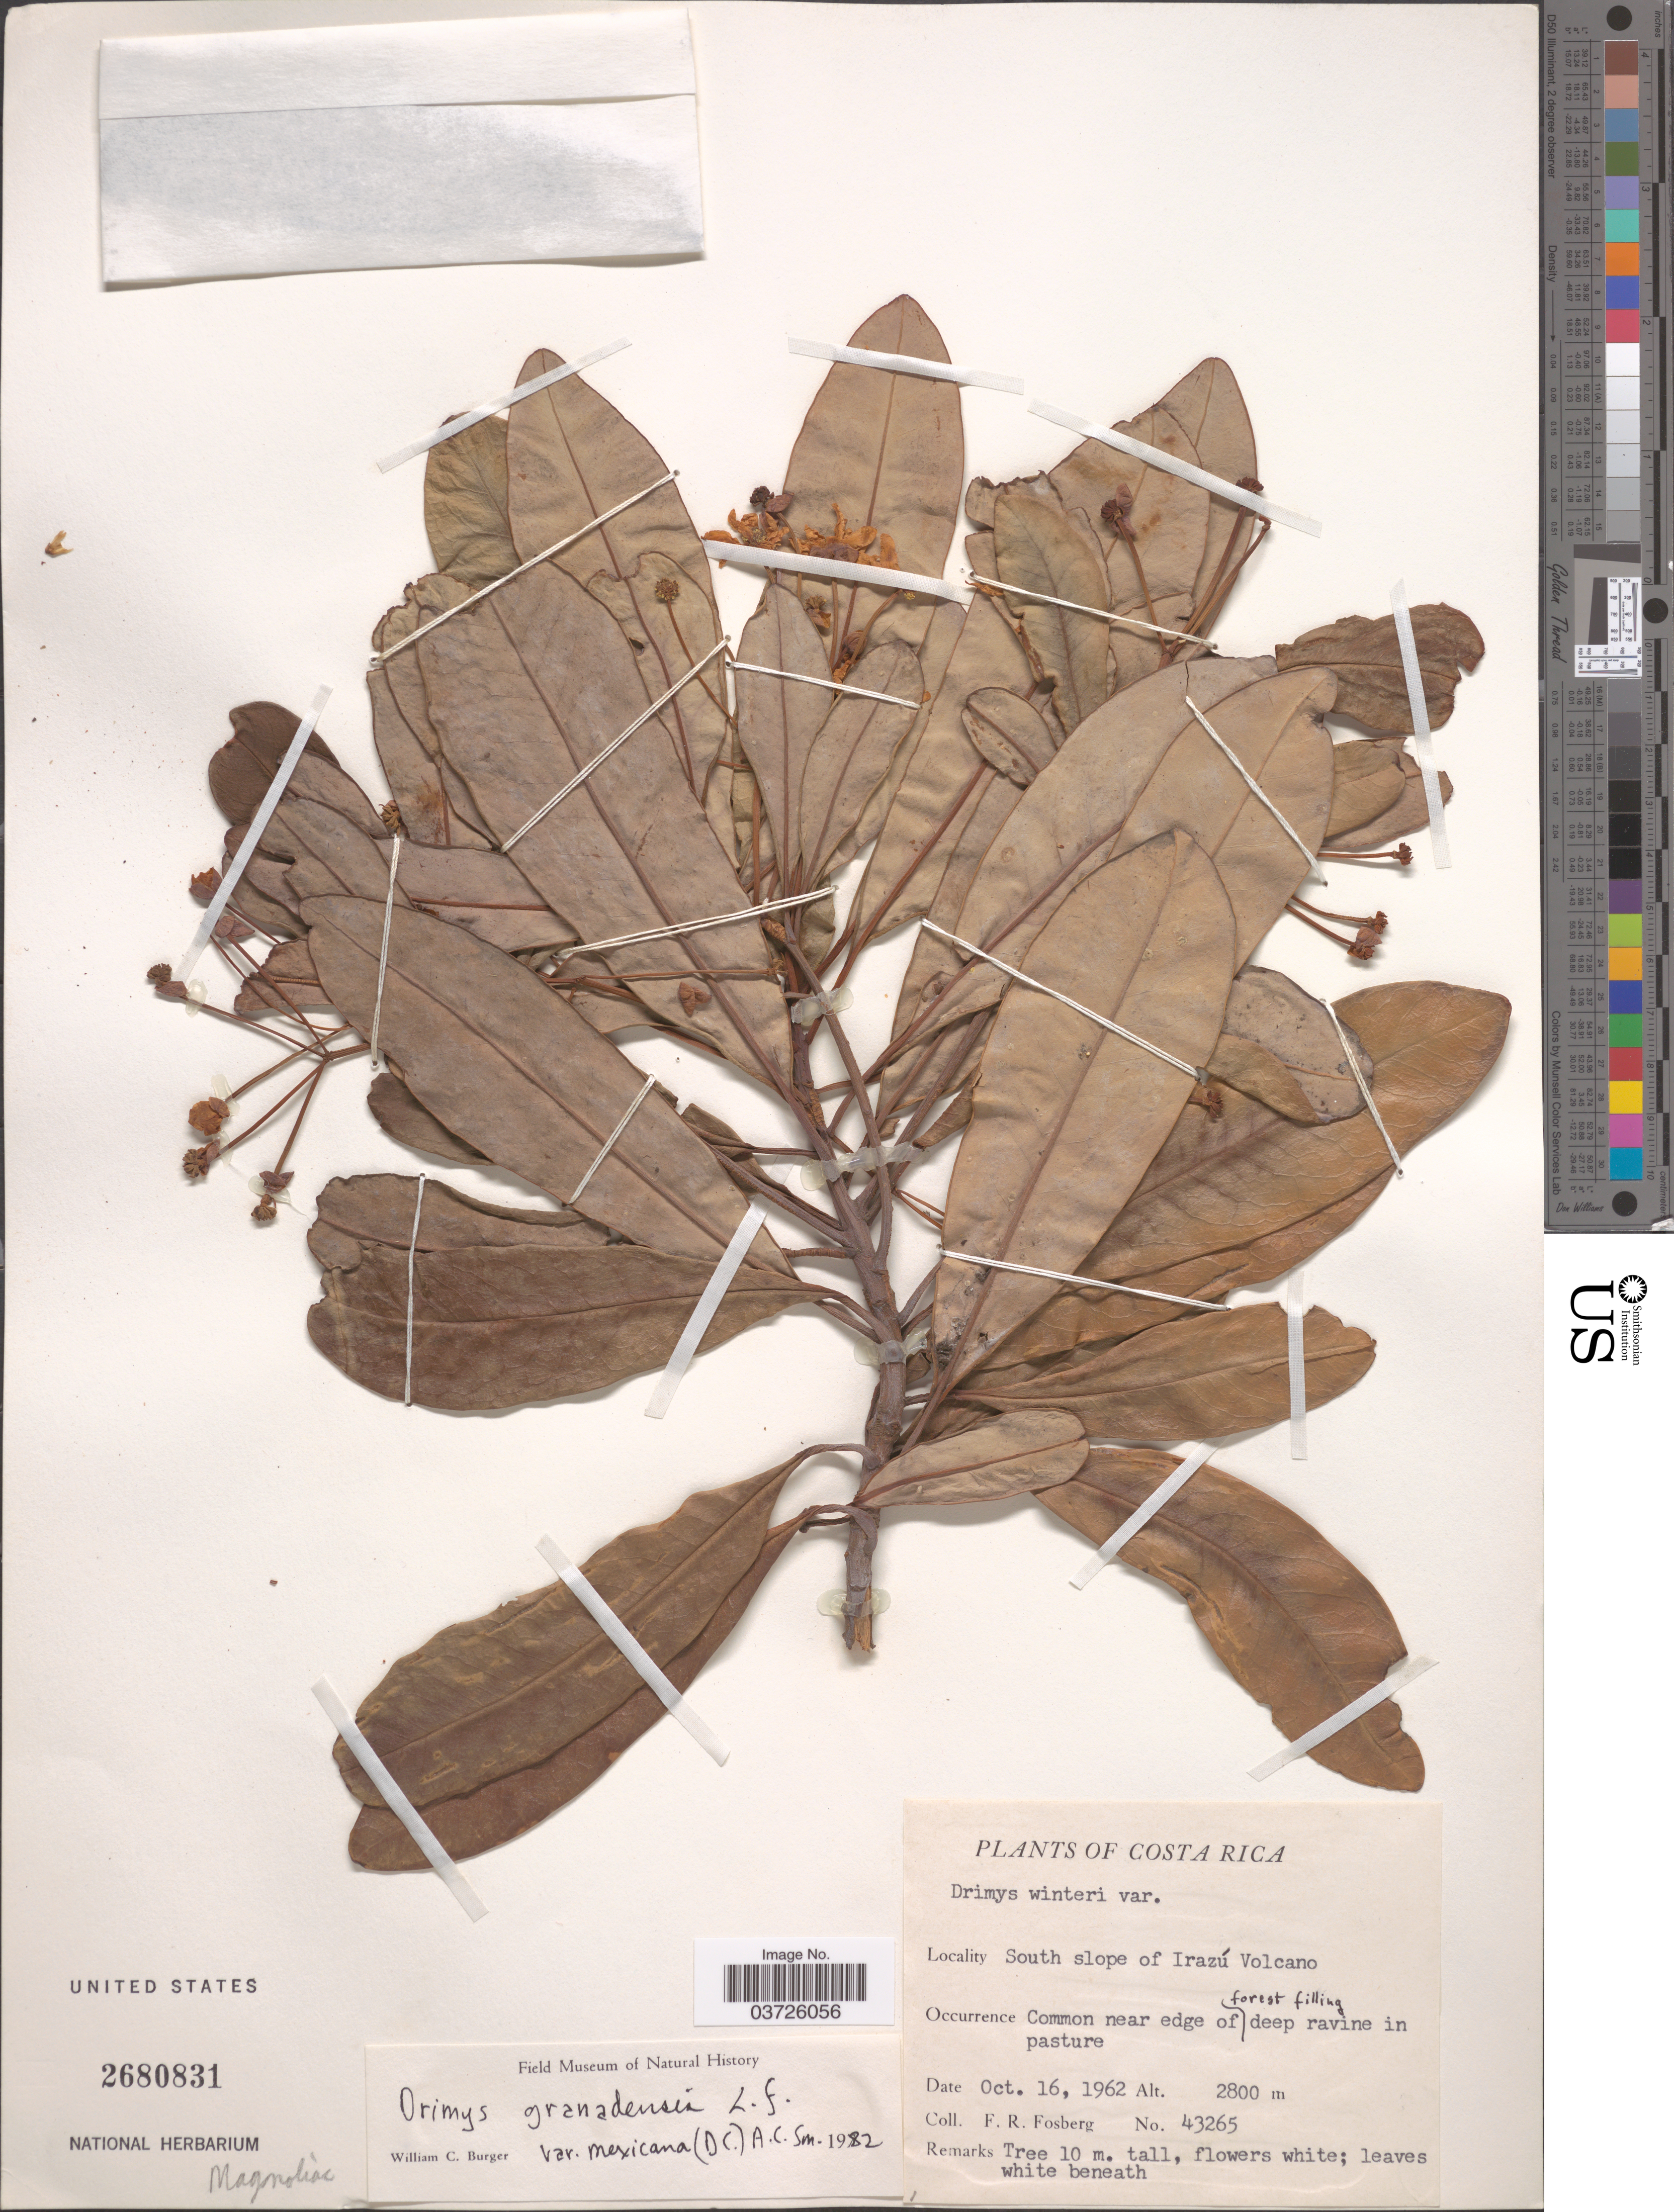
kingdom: Plantae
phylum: Tracheophyta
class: Magnoliopsida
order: Canellales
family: Winteraceae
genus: Drimys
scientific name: Drimys granadensis var. mexicana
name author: L. f.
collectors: F. R. Fosberg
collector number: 43265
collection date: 1962-10-16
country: Costa Rica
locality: South slope of Irazú Volcano.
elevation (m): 2800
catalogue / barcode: US 2680831